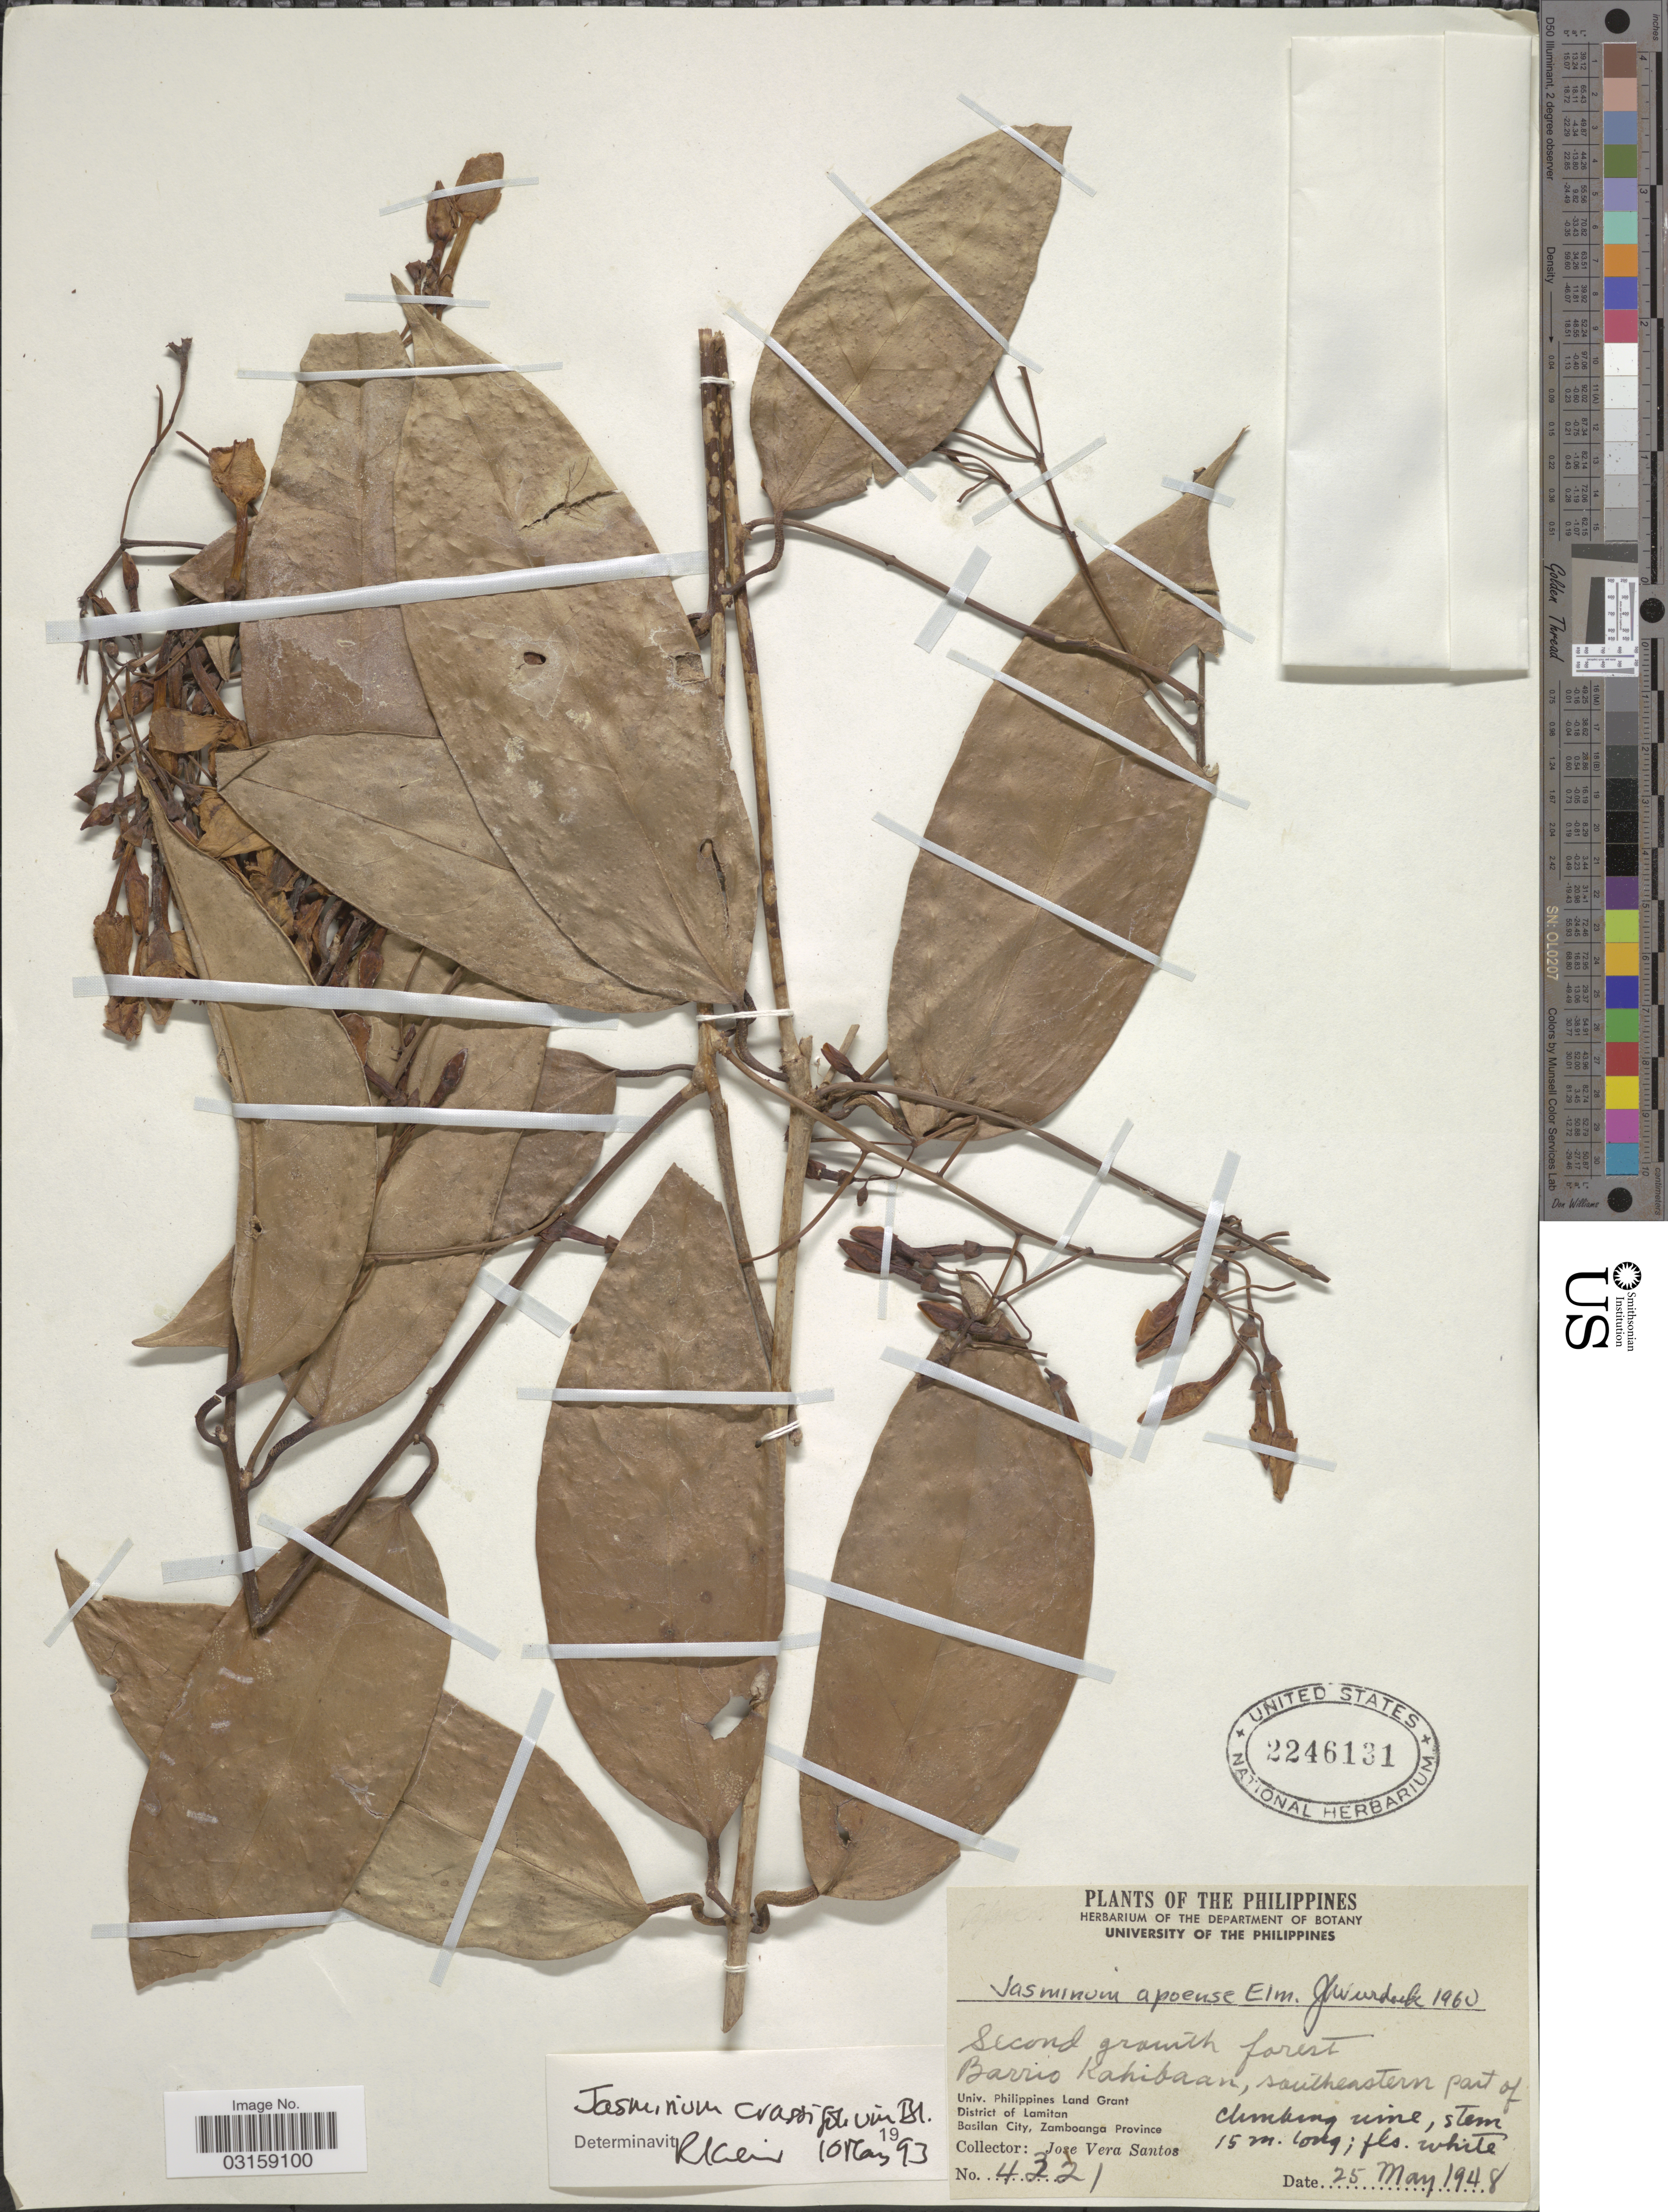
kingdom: Plantae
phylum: Tracheophyta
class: Magnoliopsida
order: Lamiales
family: Oleaceae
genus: Jasminum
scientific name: Jasminum crassifolium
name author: Blume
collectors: J. Santos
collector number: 4321*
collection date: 1948-05-25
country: Philippines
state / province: Muslim Mindanao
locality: Barrio Kahibaan, southeastern part of Univ. Philippines Land Grant, District of Lamitan. Basilan City, Zamboanga Province.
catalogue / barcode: US 2246131